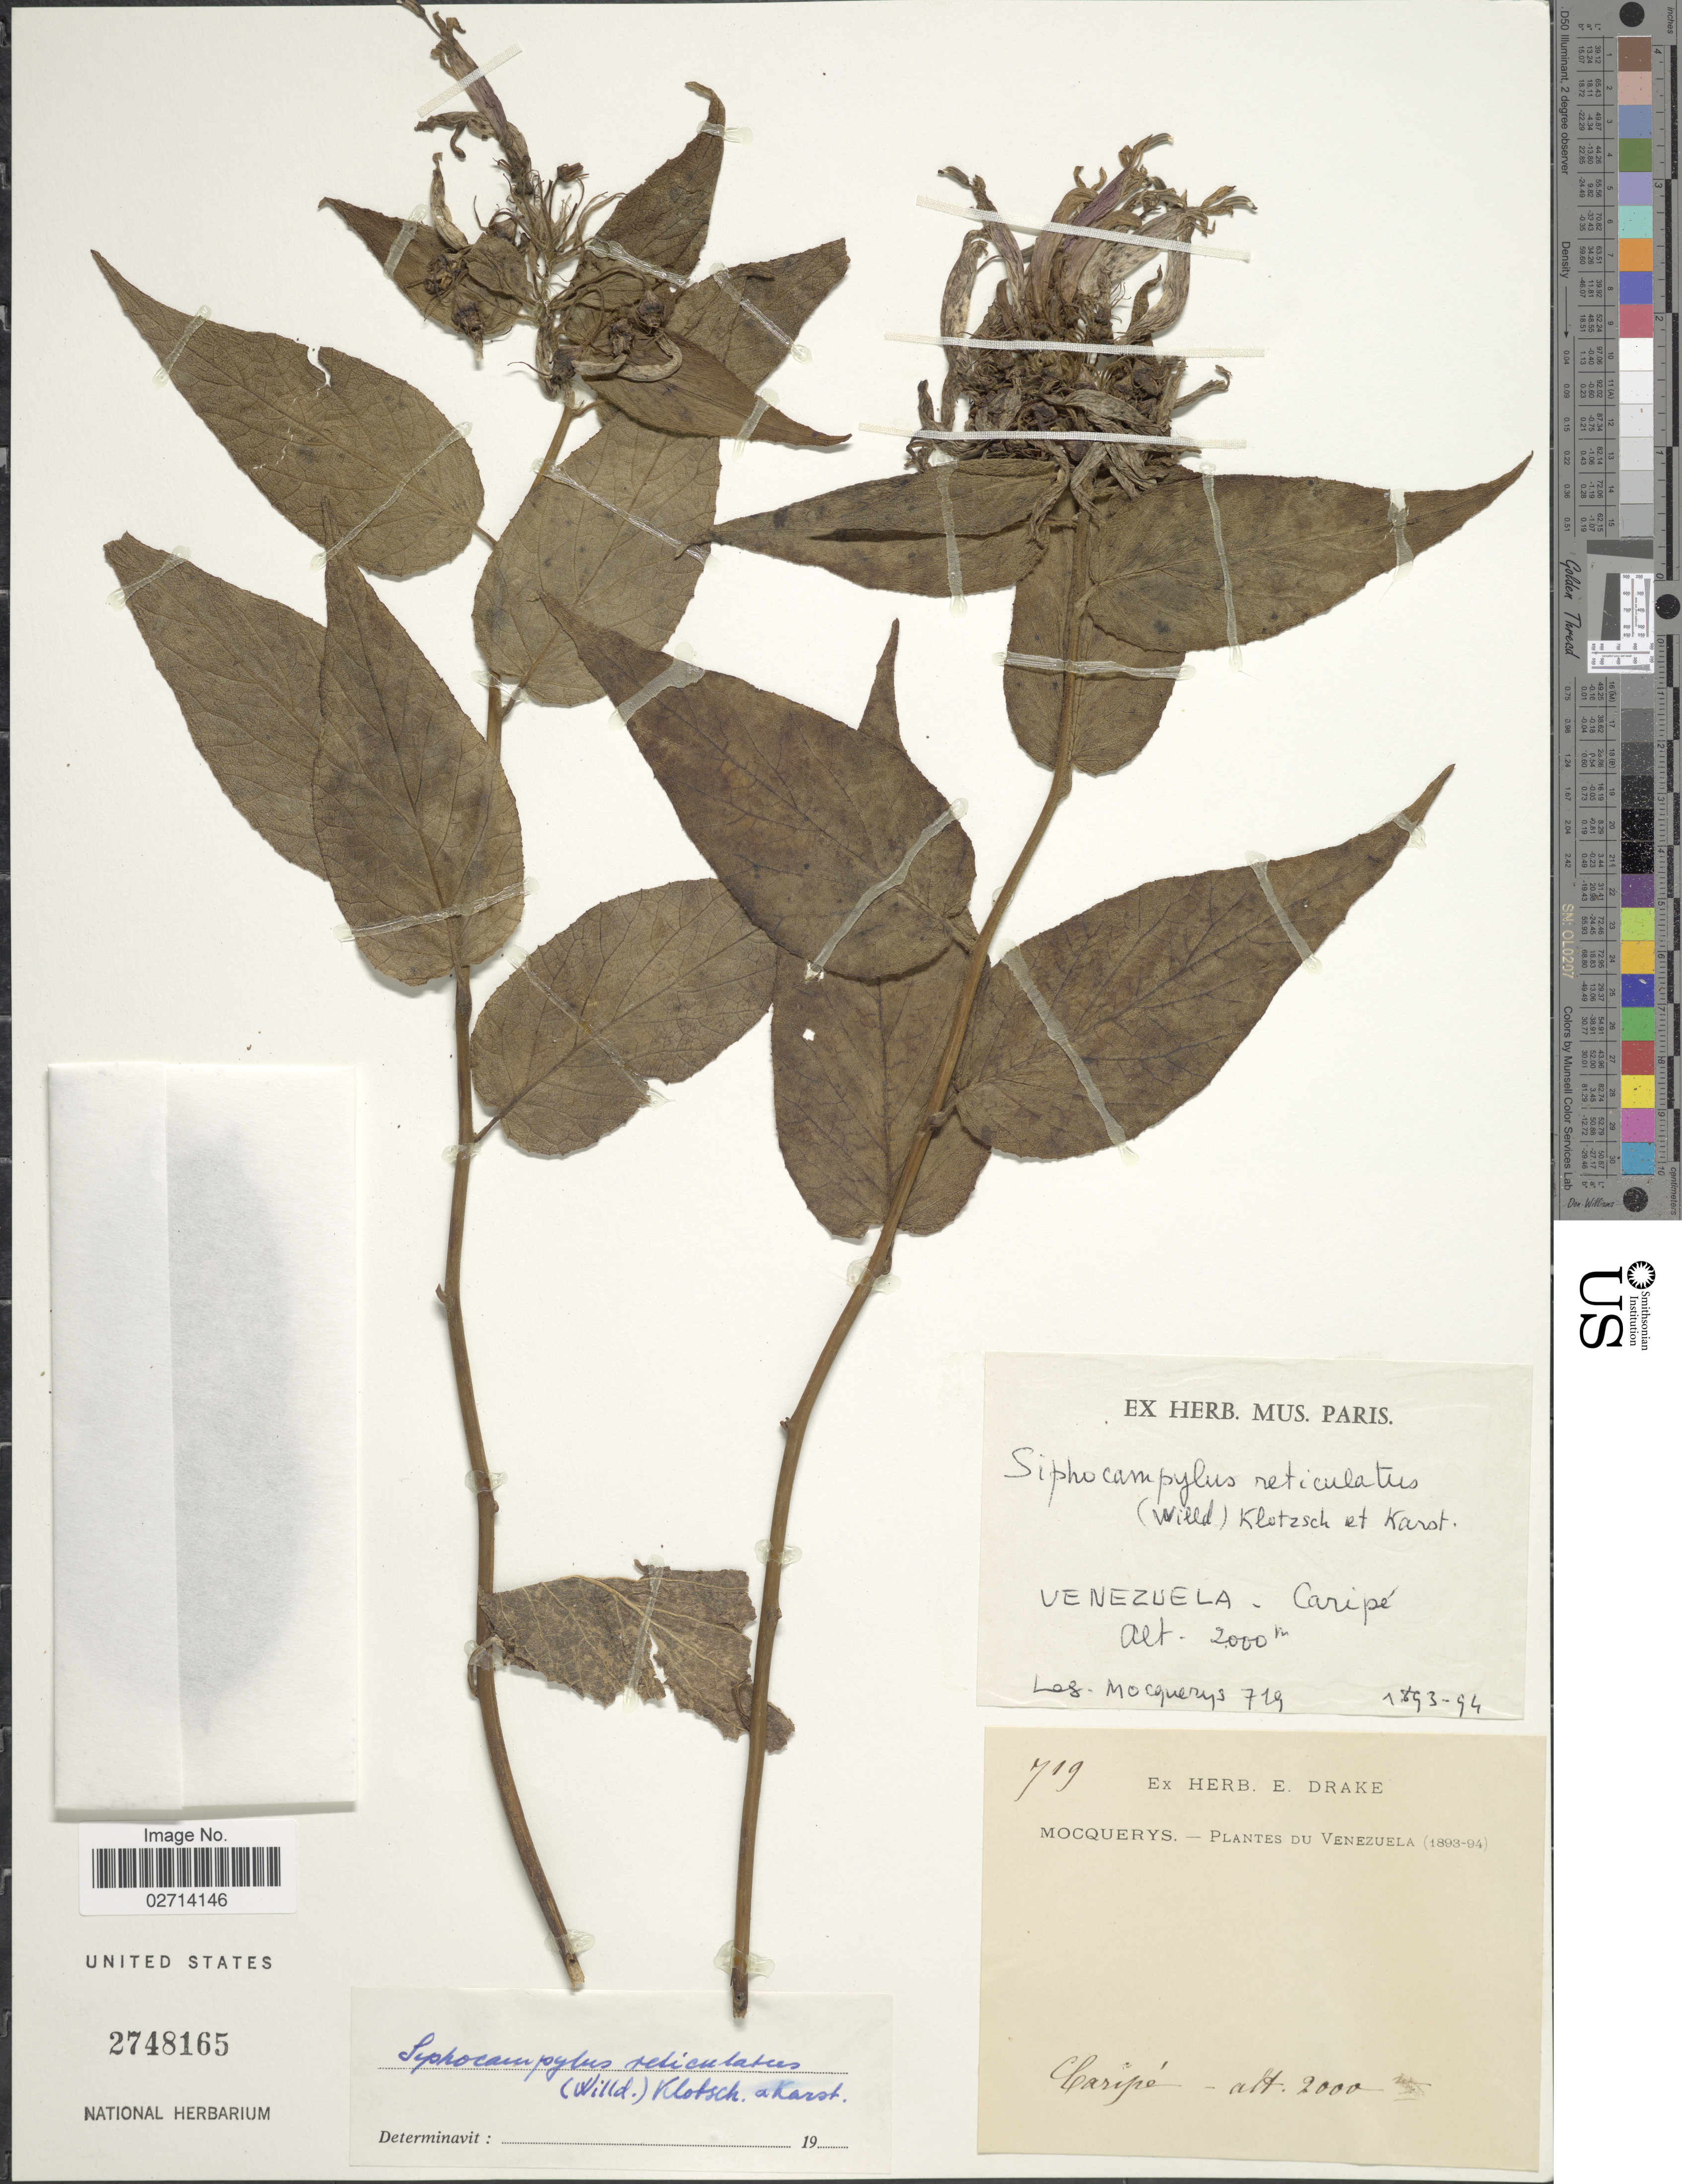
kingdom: Plantae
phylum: Tracheophyta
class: Magnoliopsida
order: Asterales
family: Campanulaceae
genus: Siphocampylus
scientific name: Siphocampylus reticulatus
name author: (Willd. ex Schult. & Roem.) Klotzsch & H. Karst. ex Vatke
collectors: A. Mocquerys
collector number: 719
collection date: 1893/1894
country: Venezuela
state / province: Monagas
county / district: Caripe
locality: Caripe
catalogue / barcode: US 2748165